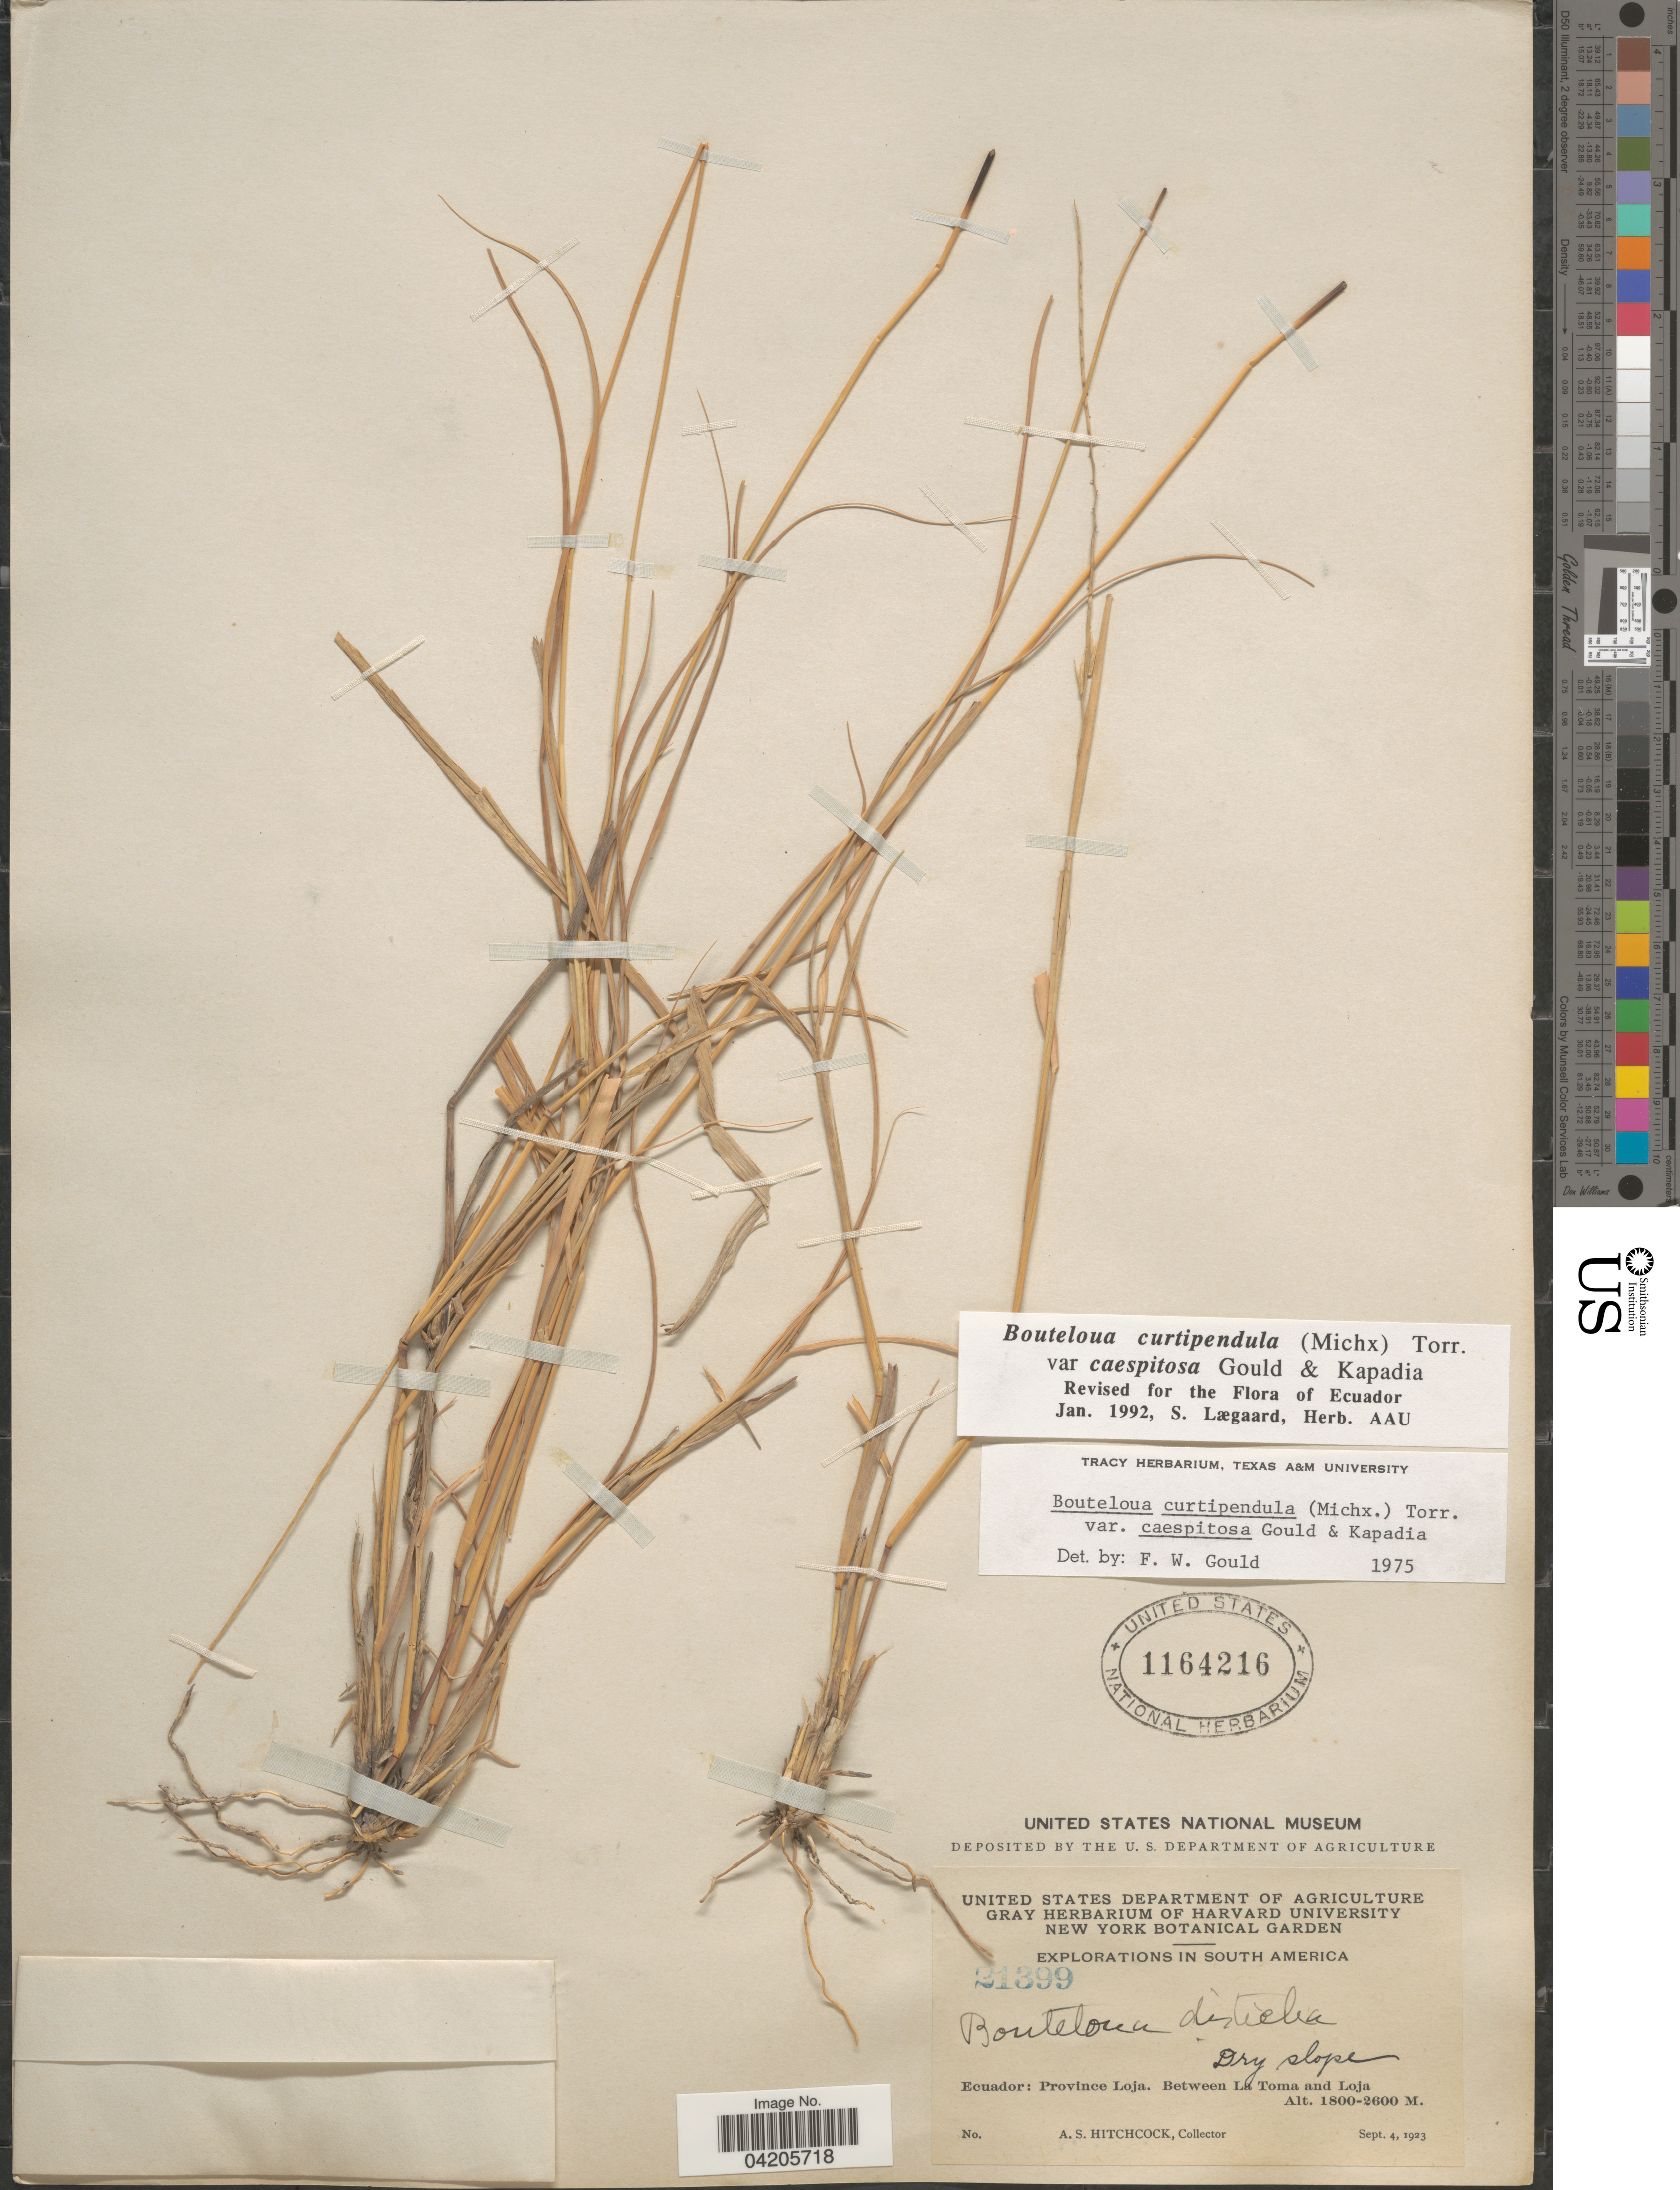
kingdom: Plantae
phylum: Tracheophyta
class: Liliopsida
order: Poales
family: Poaceae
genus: Bouteloua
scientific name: Bouteloua curtipendula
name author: (Michx.) Torr.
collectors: A. S. Hitchcock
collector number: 21399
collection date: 1923-09-04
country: Ecuador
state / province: Loja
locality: Explorations in South America. Between La Toma and Loja.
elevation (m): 1800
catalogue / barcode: US 1164216